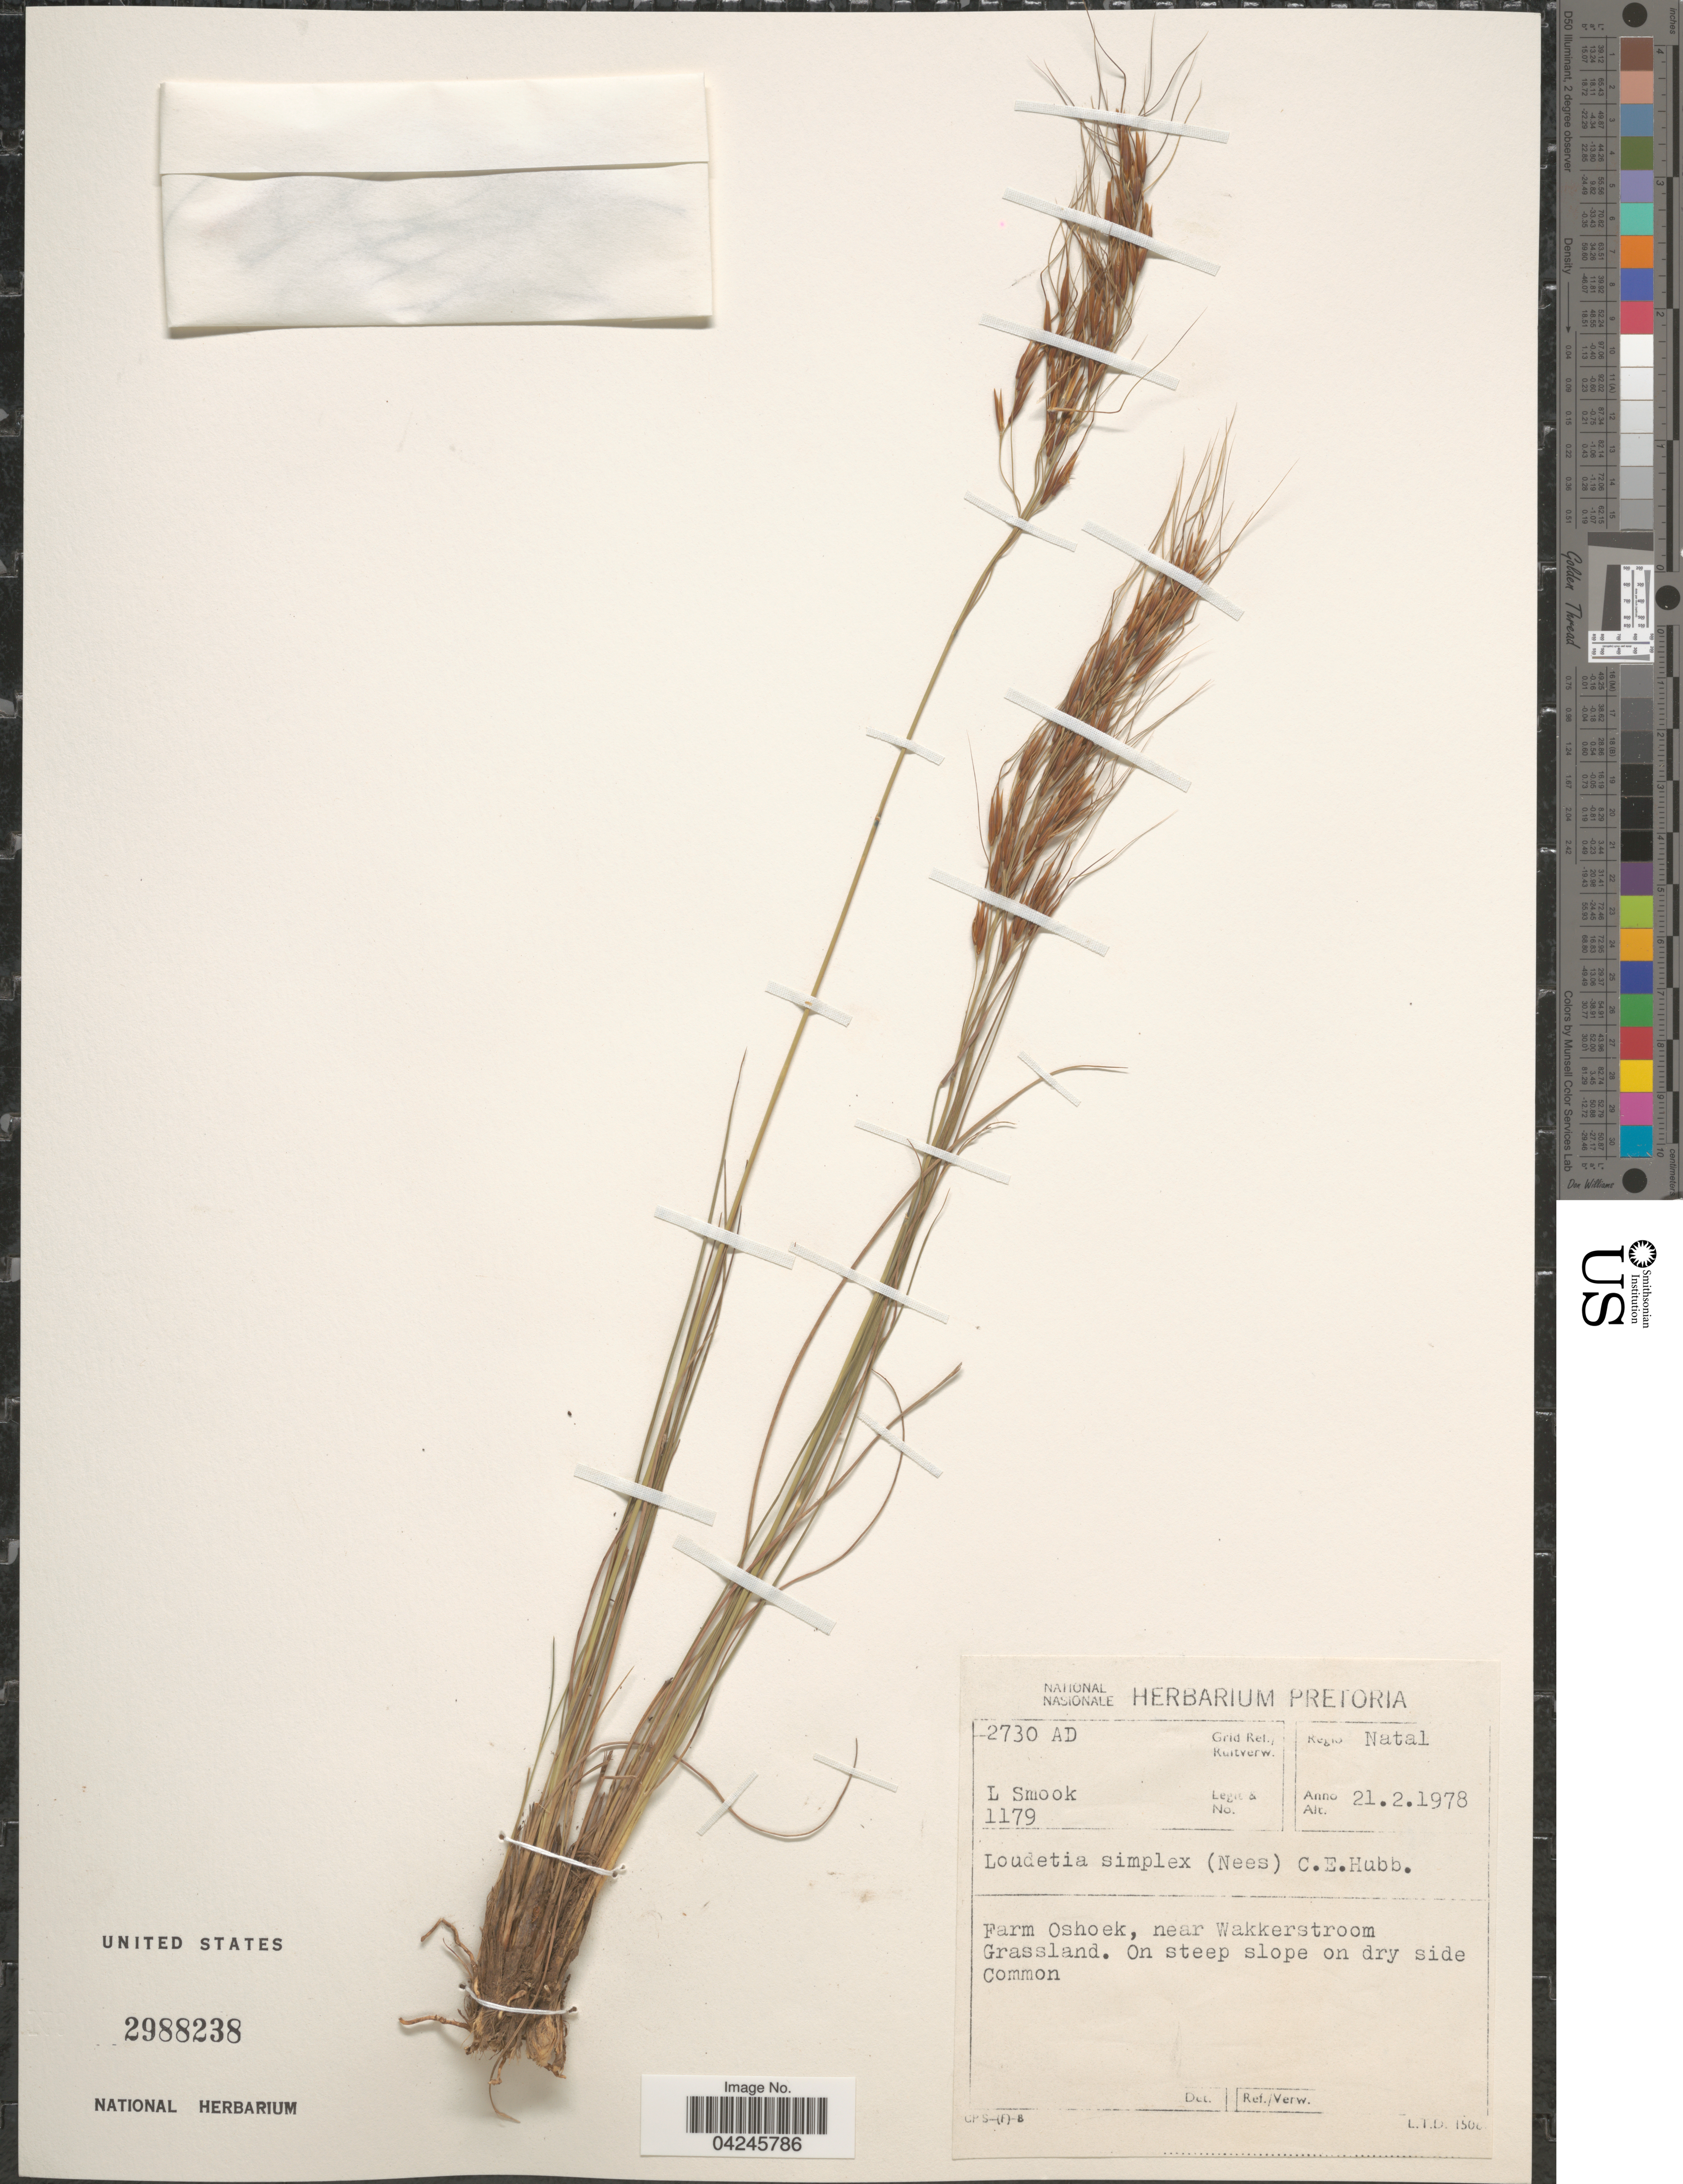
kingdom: Plantae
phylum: Tracheophyta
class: Liliopsida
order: Poales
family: Poaceae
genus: Loudetia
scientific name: Loudetia simplex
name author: (Nees) C.E. Hubb.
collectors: L. Smook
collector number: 1179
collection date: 1978-02-21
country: South Africa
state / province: KwaZulu-Natal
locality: Grid Ref./ Ruitverw. 2730 AD. Regio Natal. Farm Oshoek, near Wakkerstroom Grassland. On steep slope on dry side.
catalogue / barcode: US 2988238